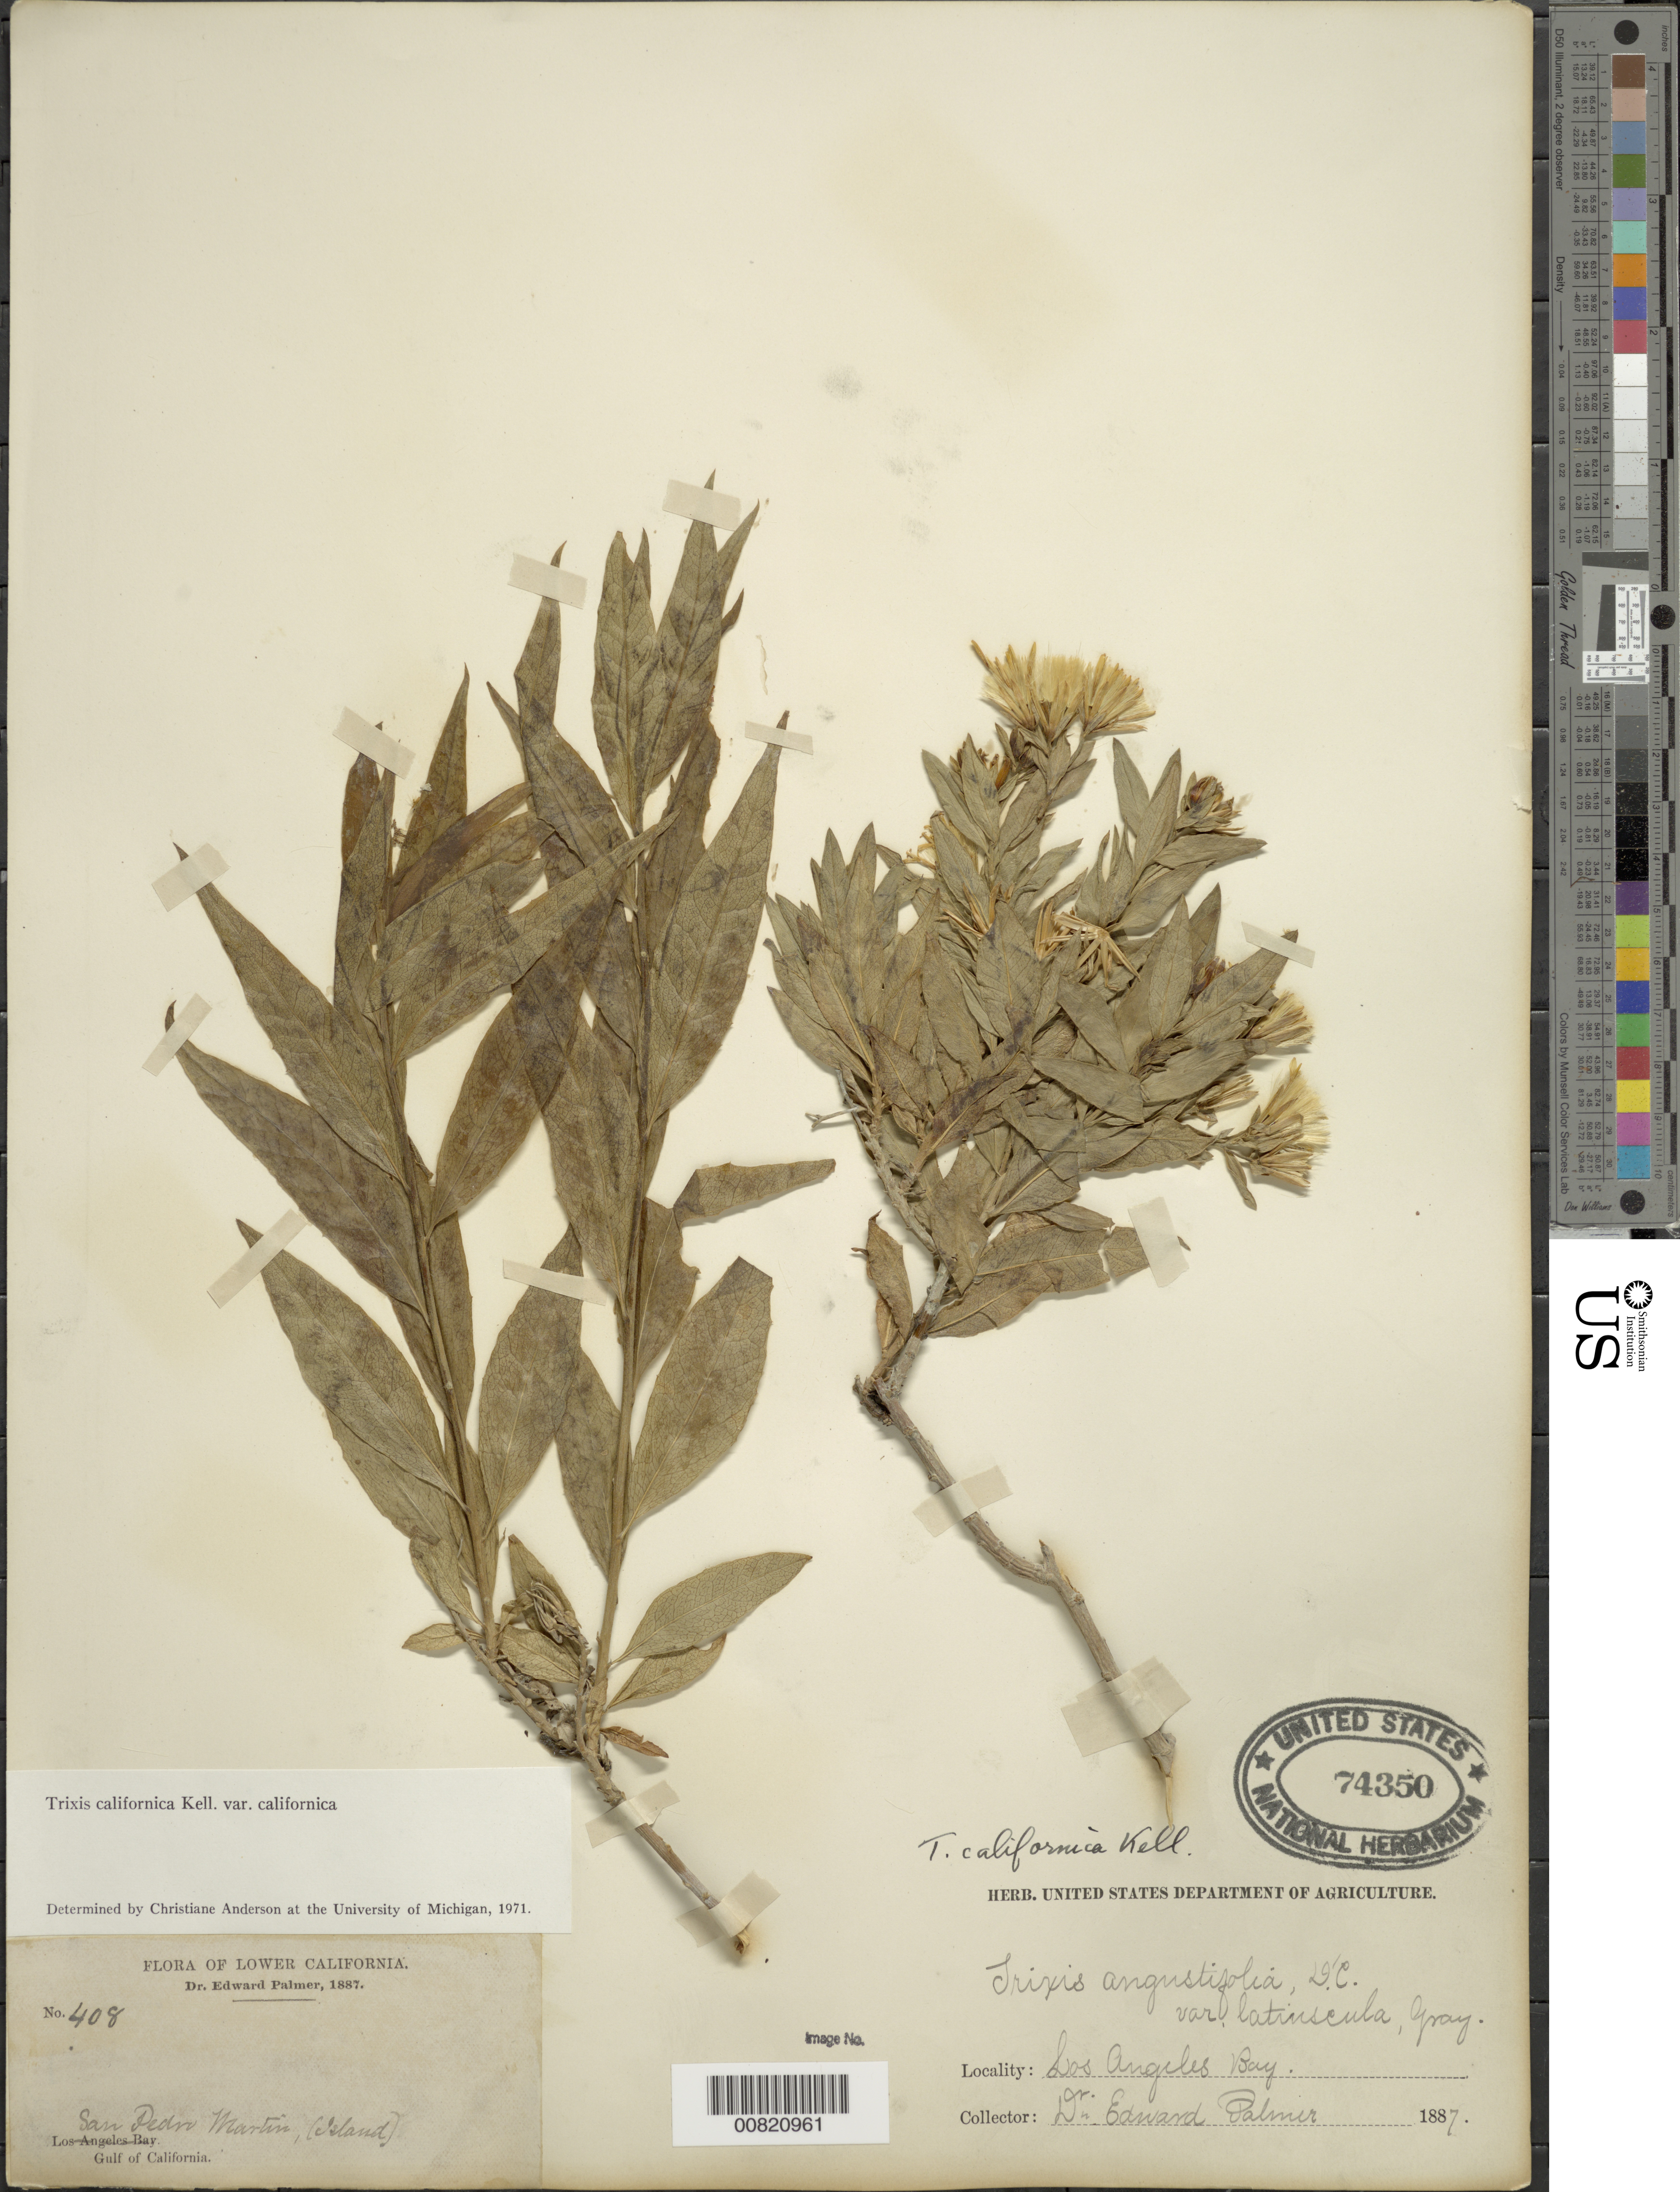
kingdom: Plantae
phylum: Tracheophyta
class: Magnoliopsida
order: Asterales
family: Asteraceae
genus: Trixis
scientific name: Trixis californica var. californica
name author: Kellogg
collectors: E. Palmer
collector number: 408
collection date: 1887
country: Mexico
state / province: Baja California Norte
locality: Lower California, San Pedro Martin (Island), Los Angeles Bay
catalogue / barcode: US 74350